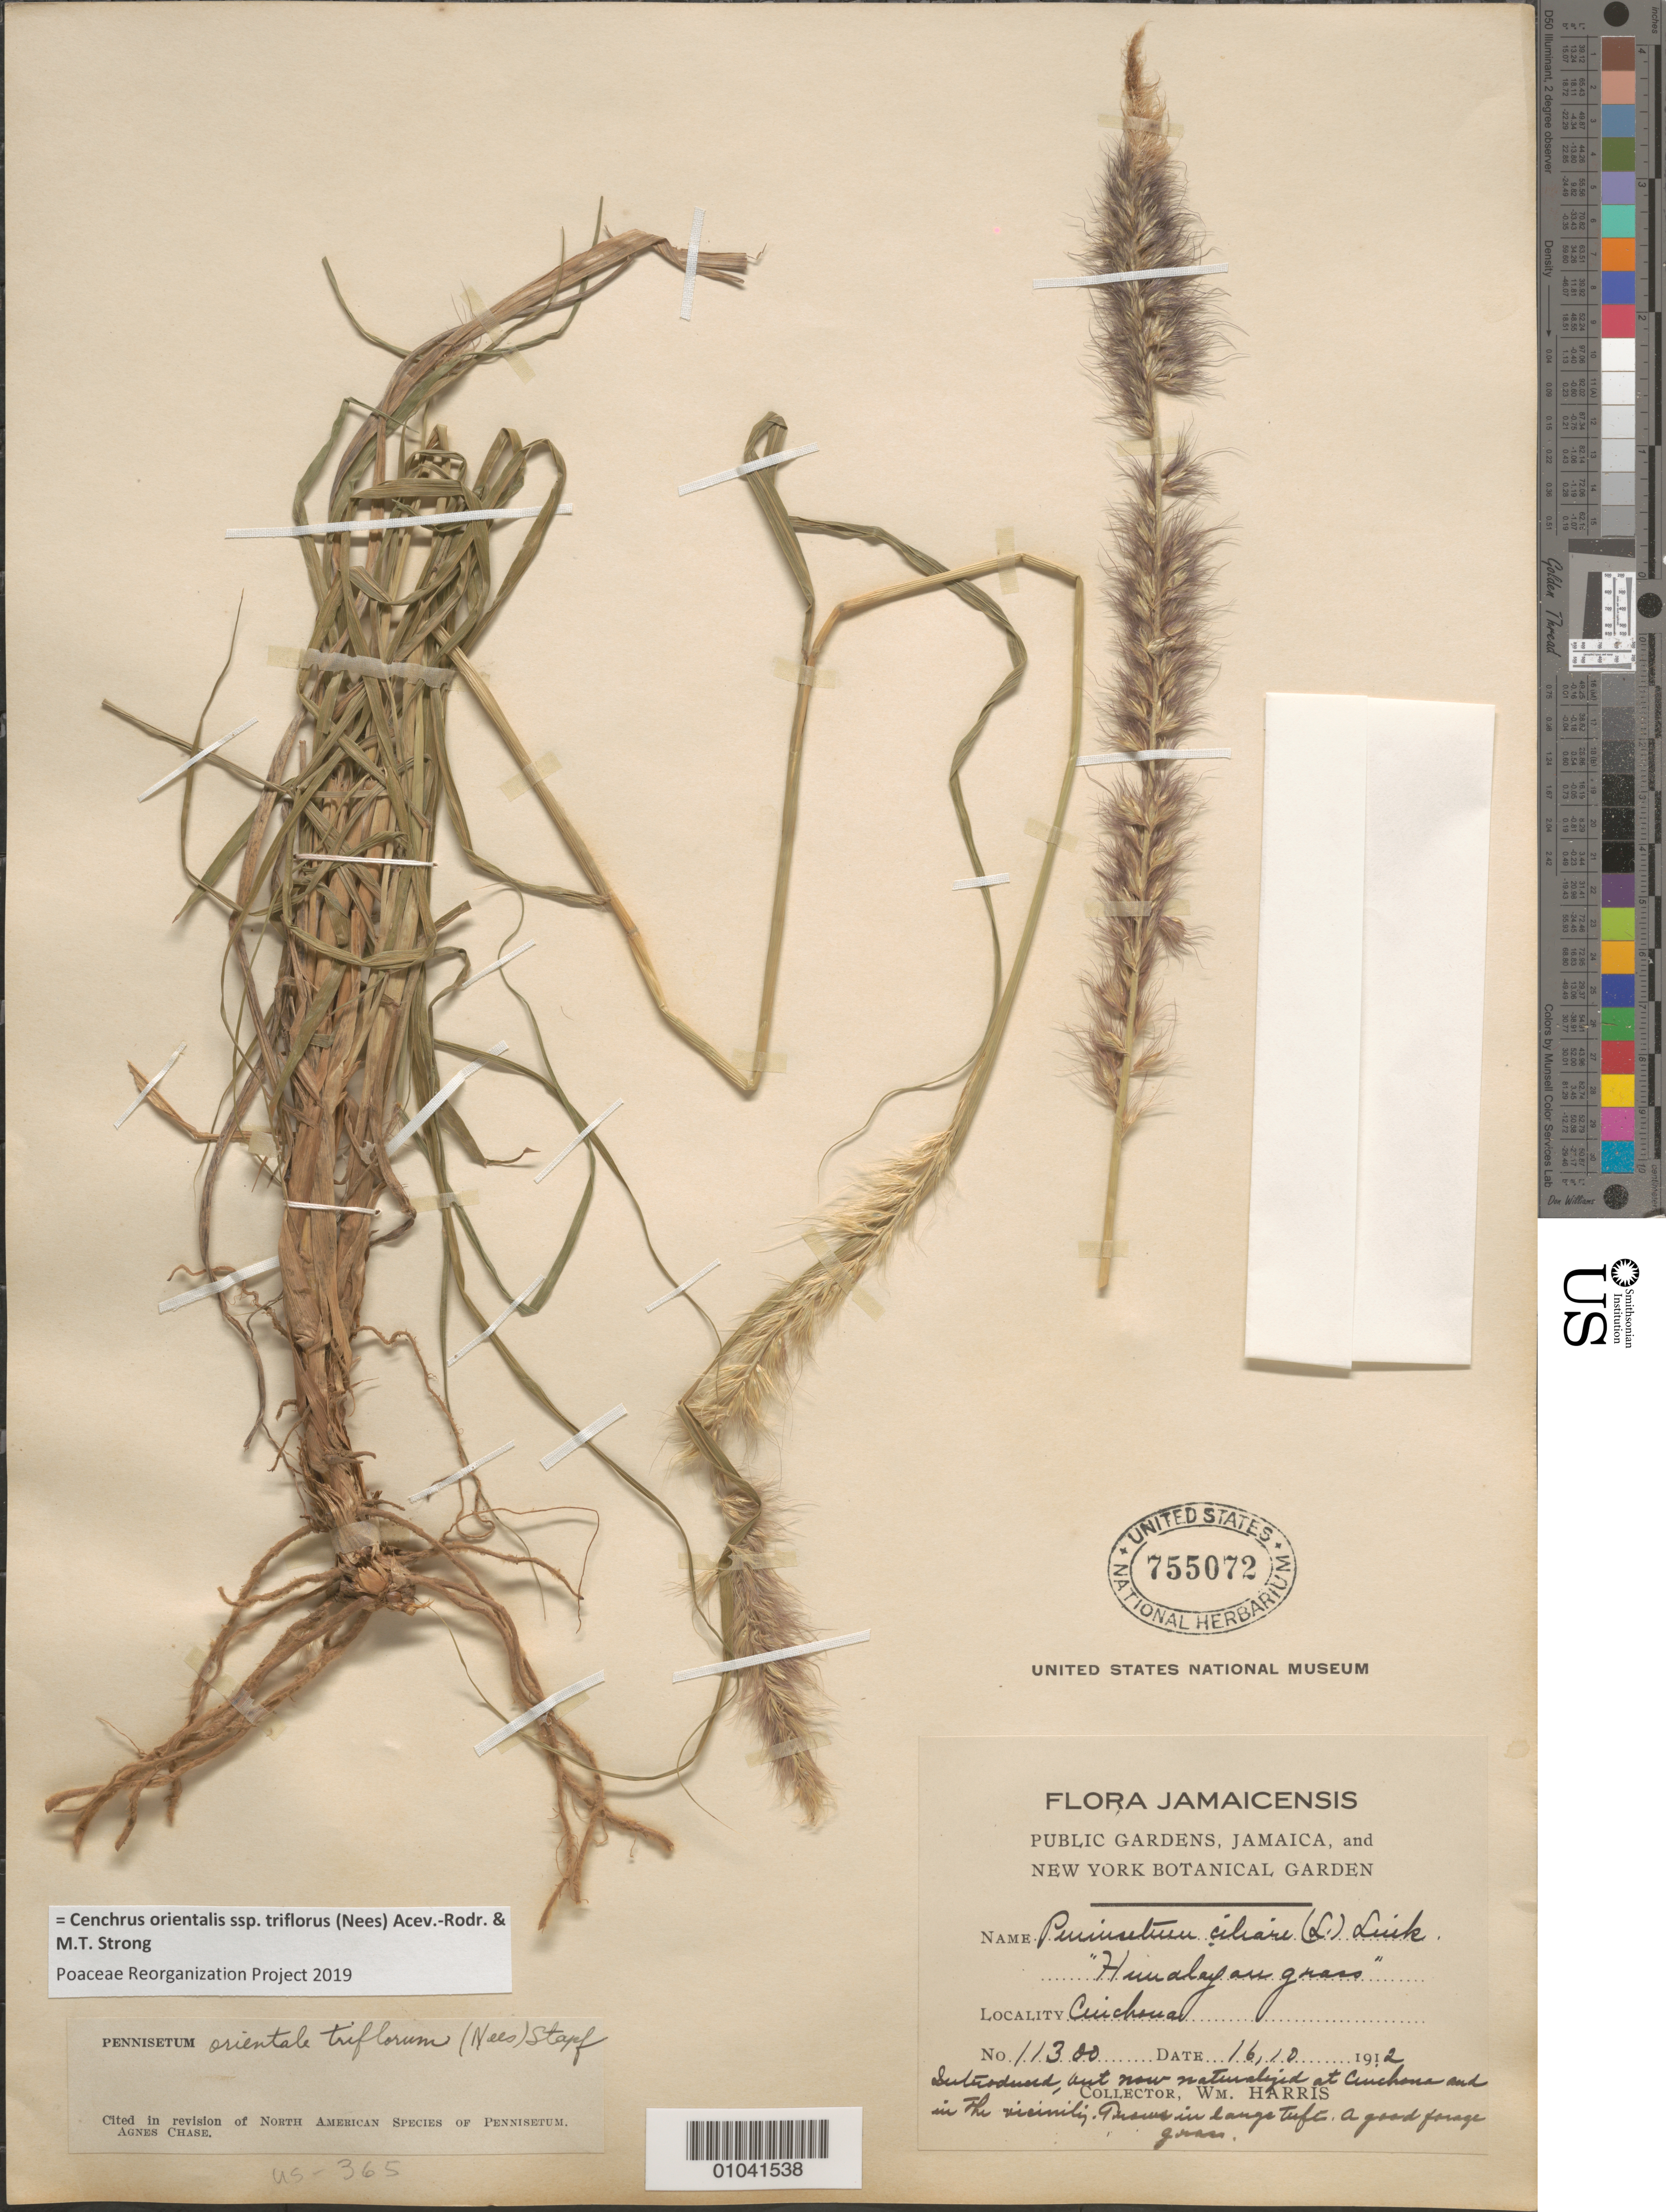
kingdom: Plantae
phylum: Tracheophyta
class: Liliopsida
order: Poales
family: Poaceae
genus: Cenchrus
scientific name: Cenchrus orientalis subsp. triflorus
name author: (Nees) Acev.-Rodr. & M.T. Strong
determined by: Poaceae Reorganization Project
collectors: W. Harris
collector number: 11300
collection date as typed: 16 Oct 1912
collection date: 1912-10-16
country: Jamaica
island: Jamaica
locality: Cinchona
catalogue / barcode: US 755072